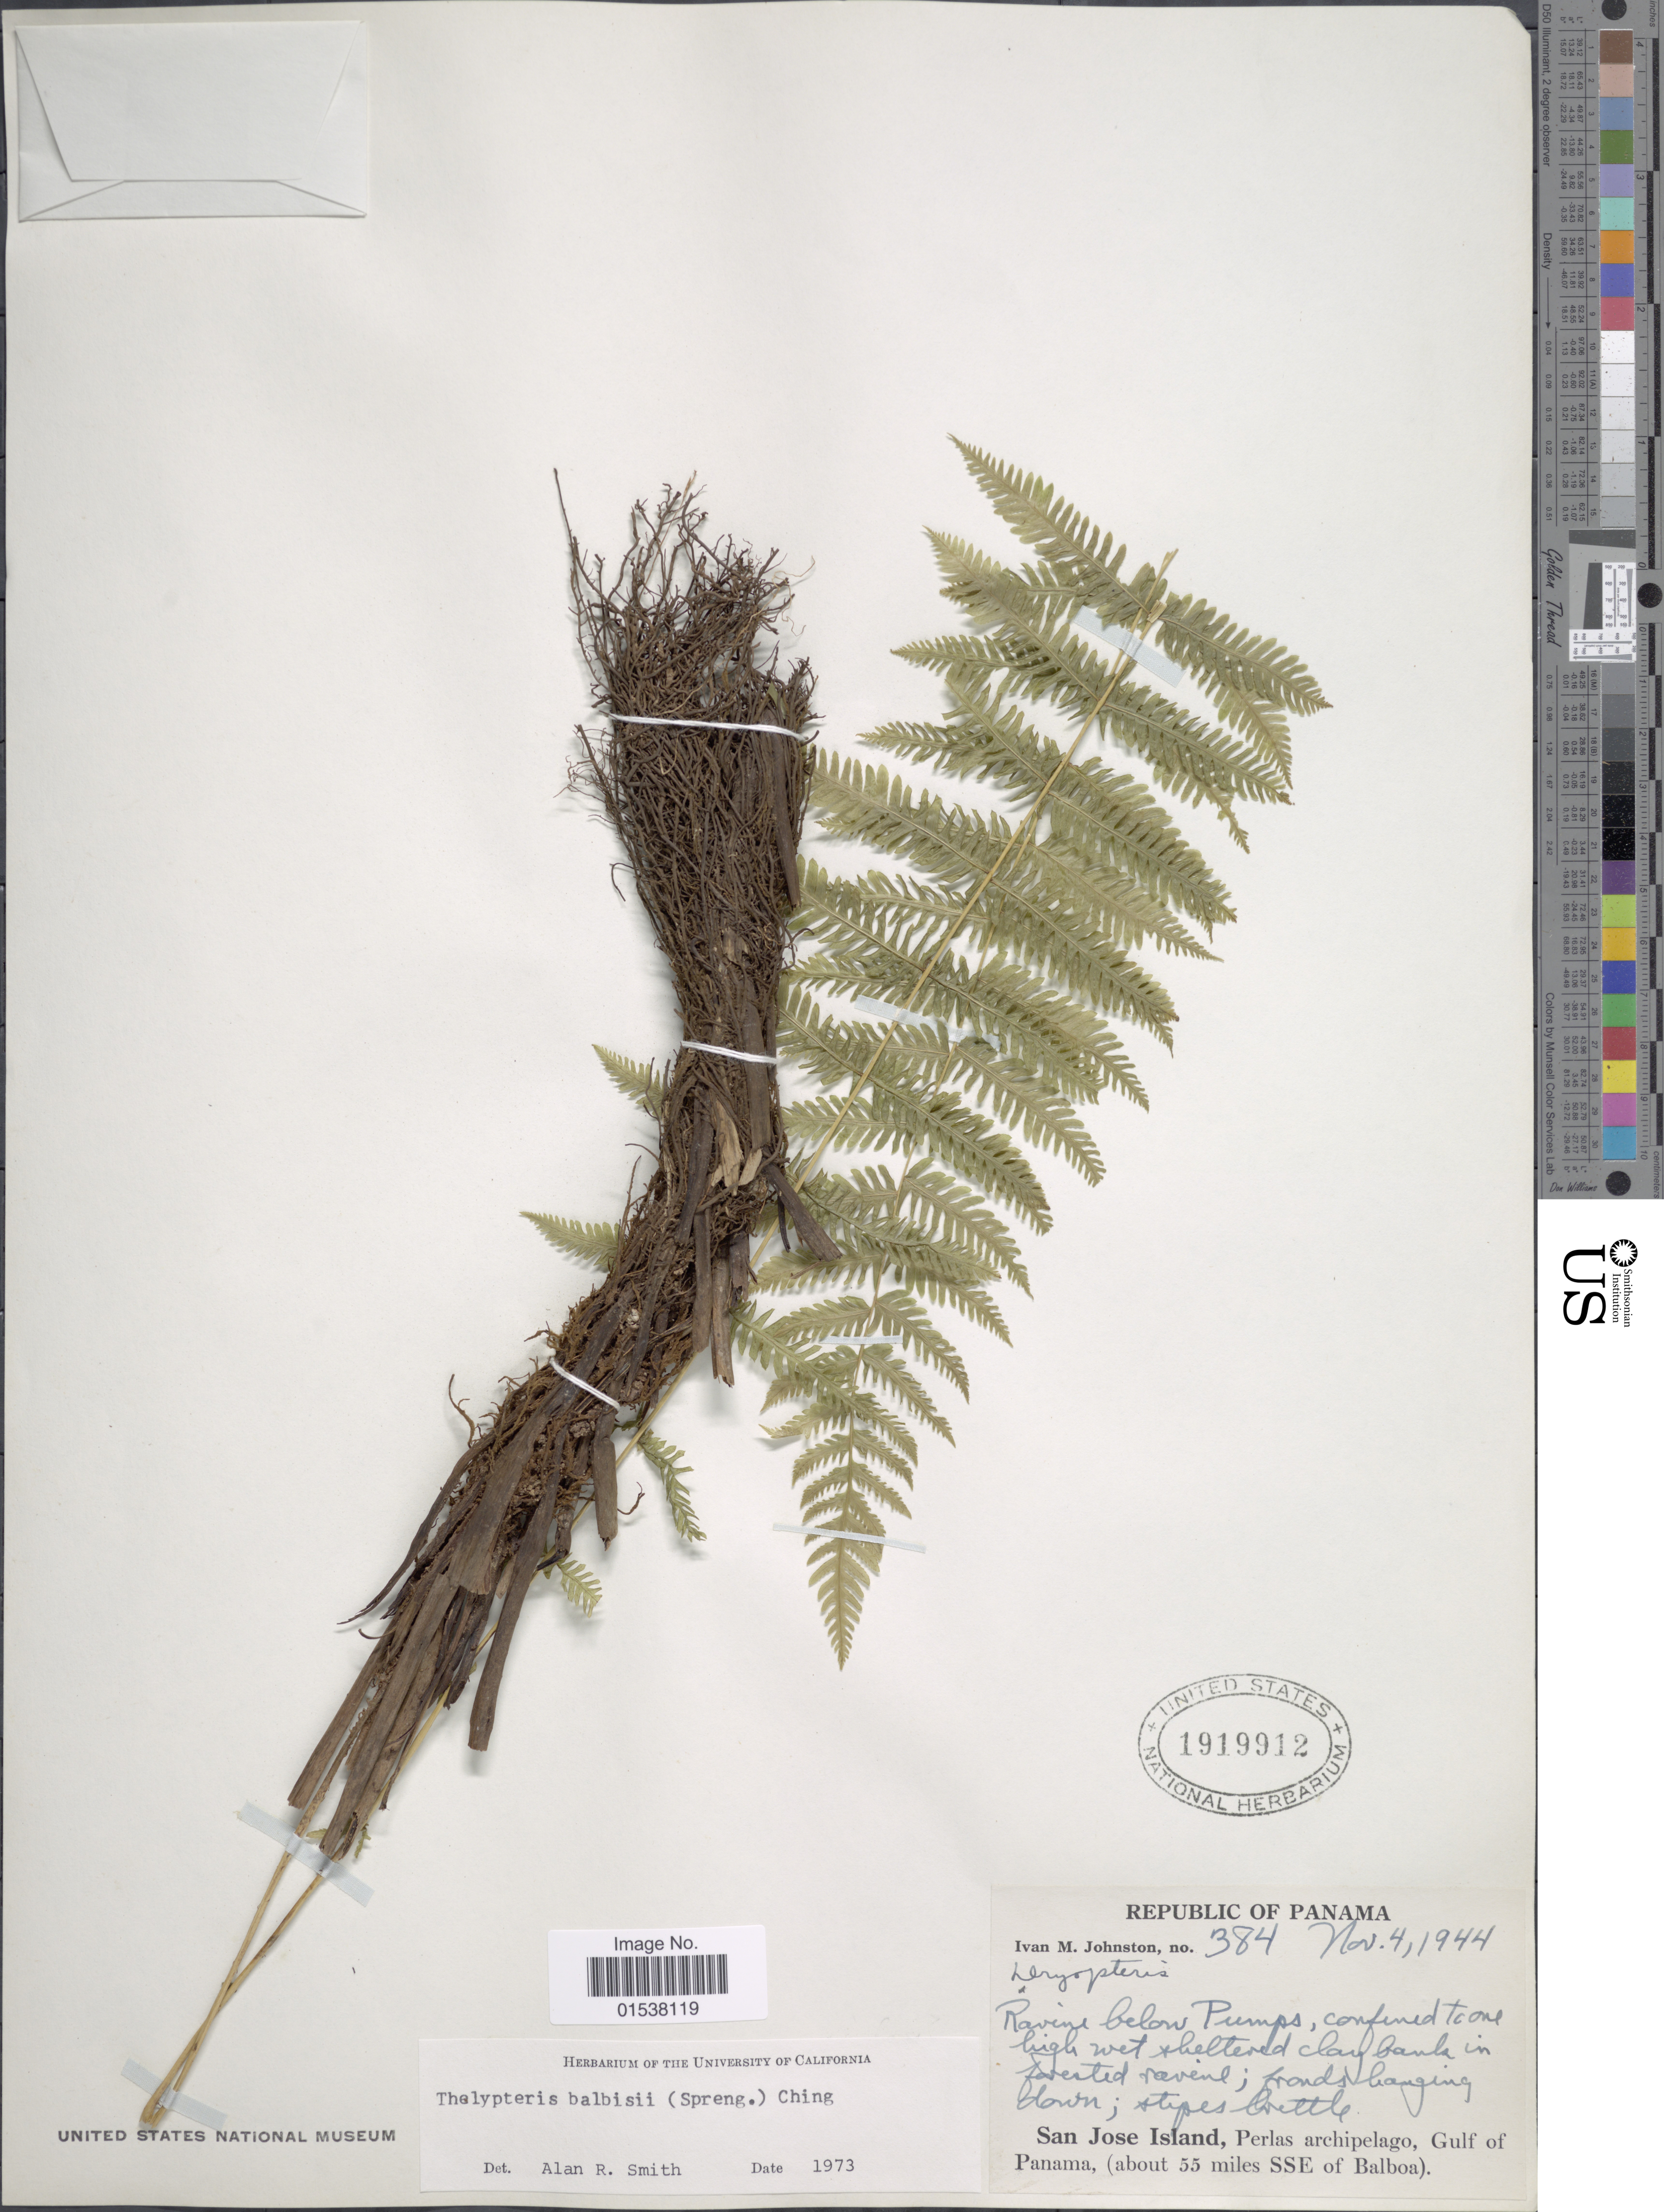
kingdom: Plantae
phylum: Tracheophyta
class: Polypodiopsida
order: Polypodiales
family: Thelypteridaceae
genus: Amauropelta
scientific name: Amauropelta balbisii (Spreng.) comb. nov., ined. 2015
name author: (Spreng.)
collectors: I.M. Johnston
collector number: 384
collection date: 1944-11-04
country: Panama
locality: Republic of Panama, ravine below Pumps, San Jose Island, Perlas archipelago, Gulf of Panama (about 55 miles SSE of Balboa)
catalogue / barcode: US 1919912